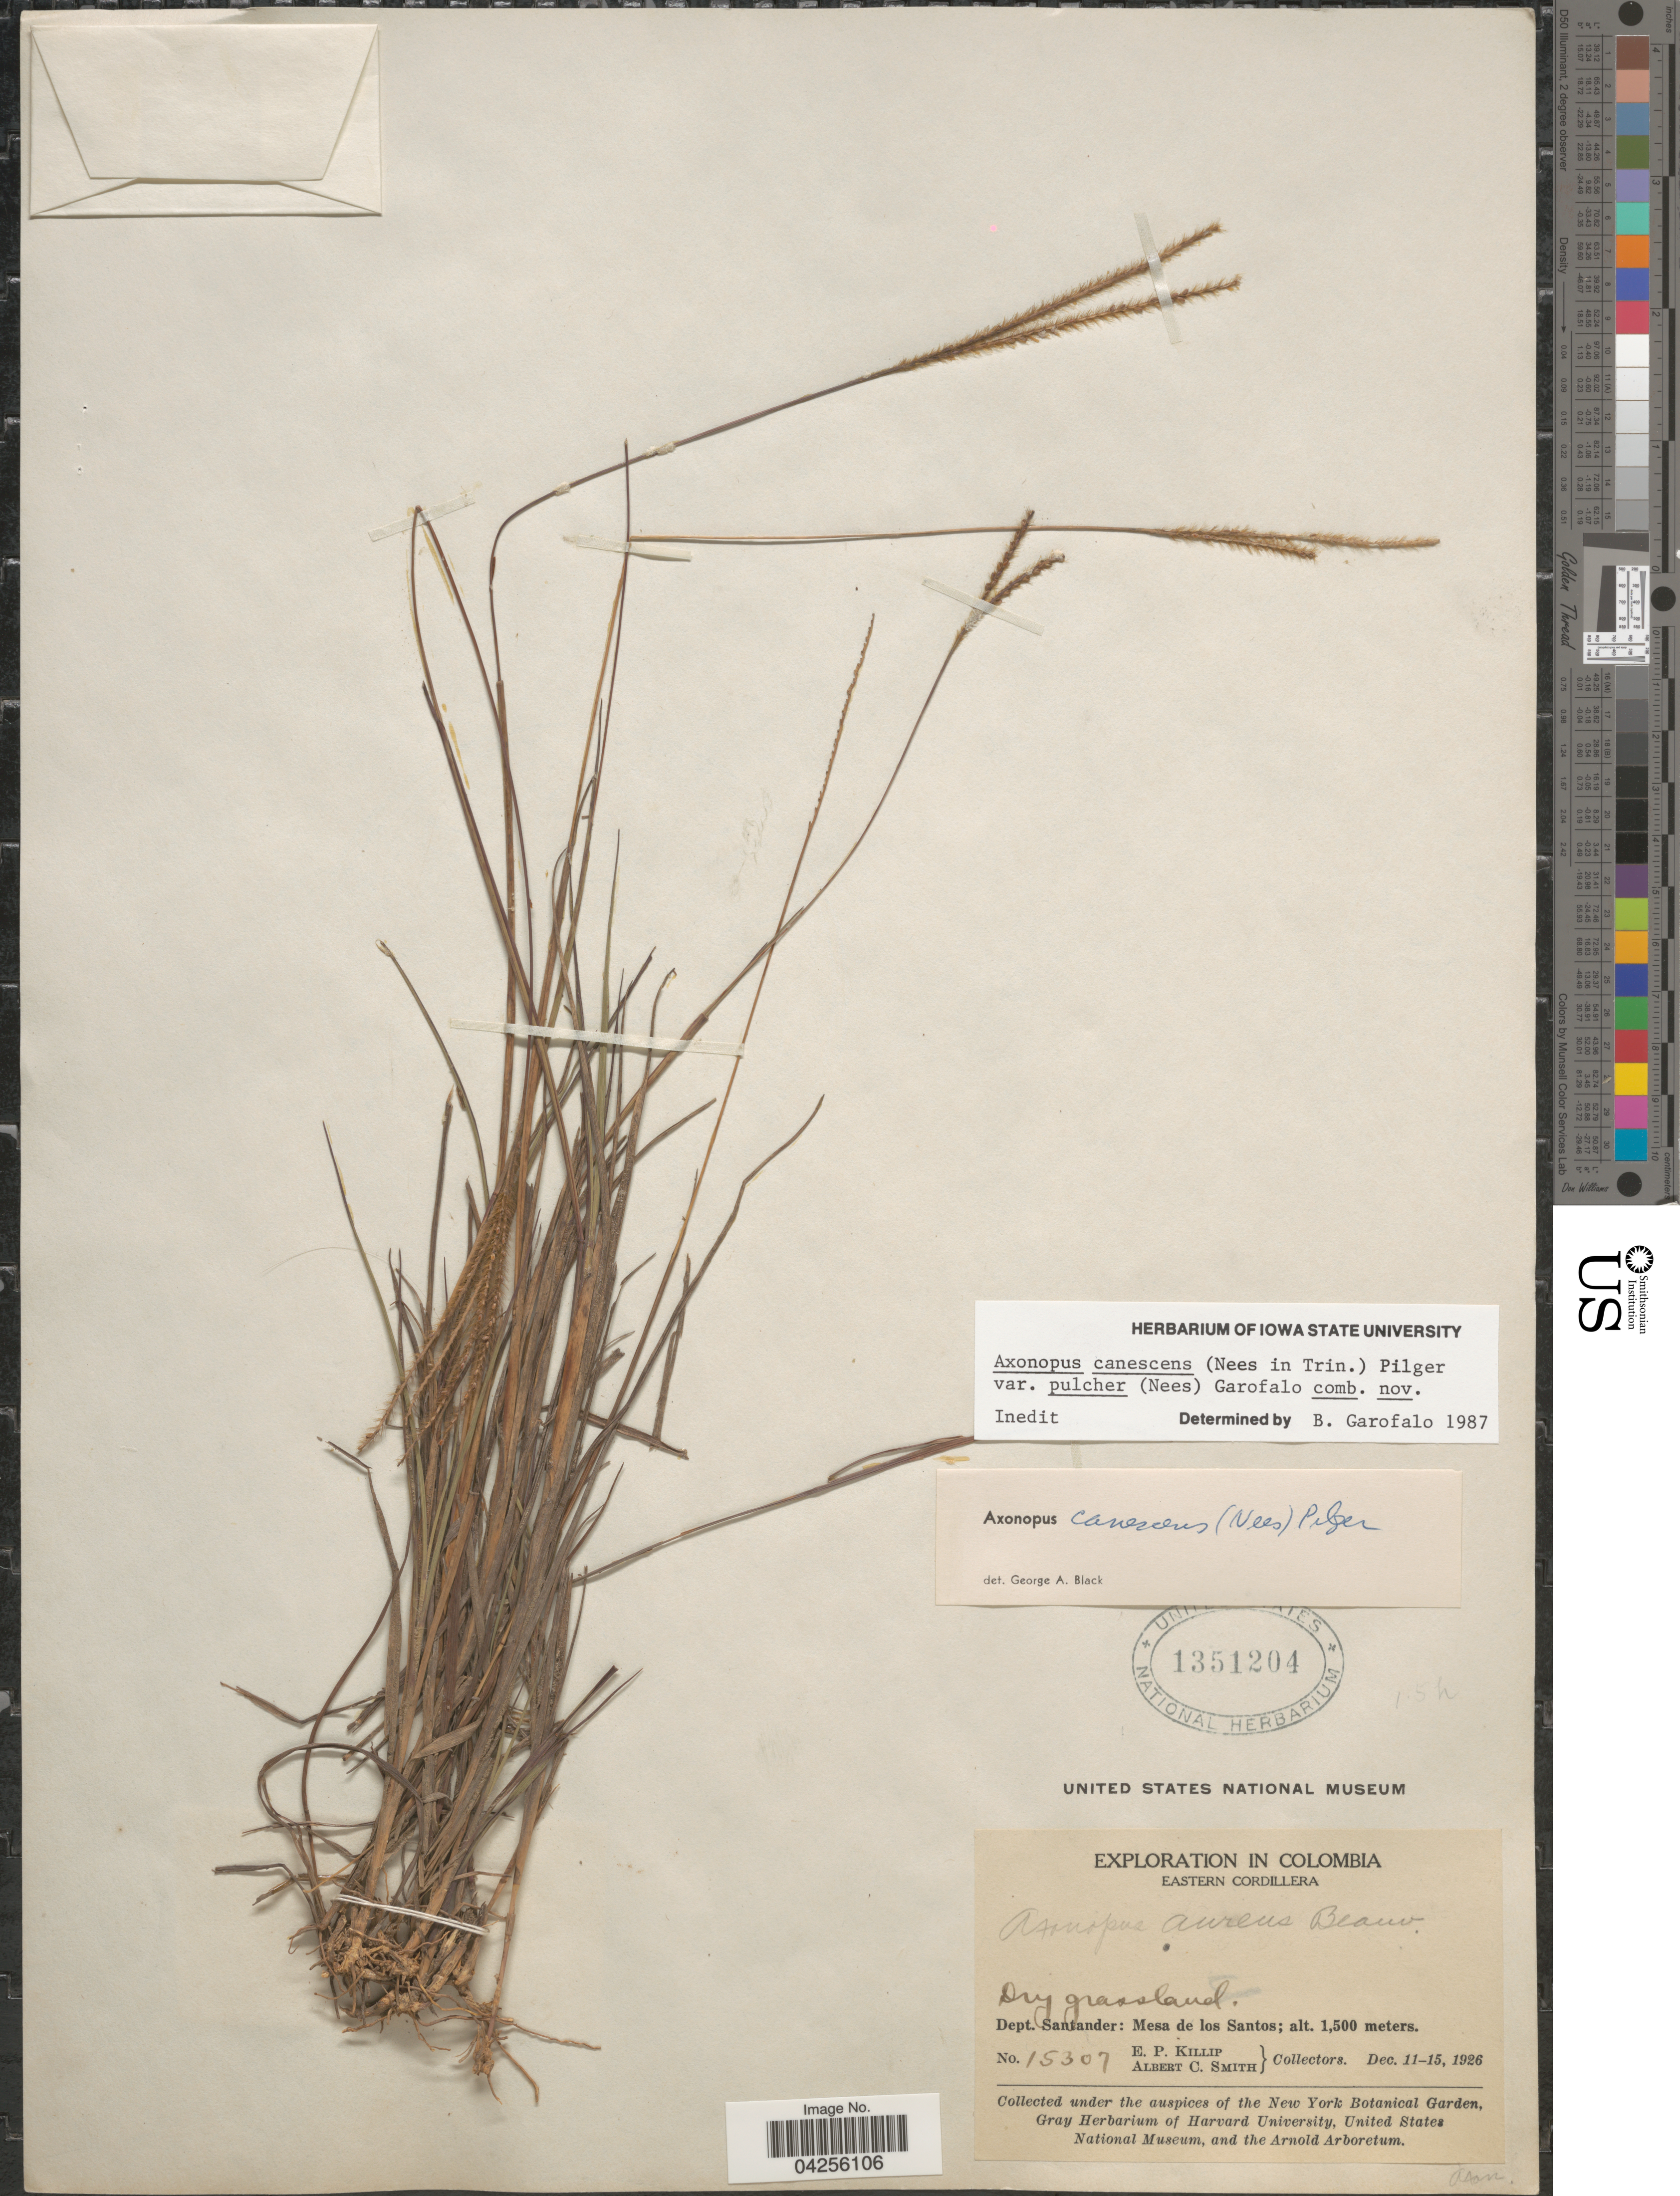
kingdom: Plantae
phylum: Tracheophyta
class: Liliopsida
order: Poales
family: Poaceae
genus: Axonopus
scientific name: Axonopus canescens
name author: (Nees ex Trin.) Pilg.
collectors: E. P. Killip & A. C. Smith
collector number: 15307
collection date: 1926-12-11/1926-12-15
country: Colombia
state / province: Santander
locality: Exploration in Colombia. Eastern Cordillera. Dry grassland. Dept. Santander: Mesa de los Santos.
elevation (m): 1500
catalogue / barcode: US 1351204